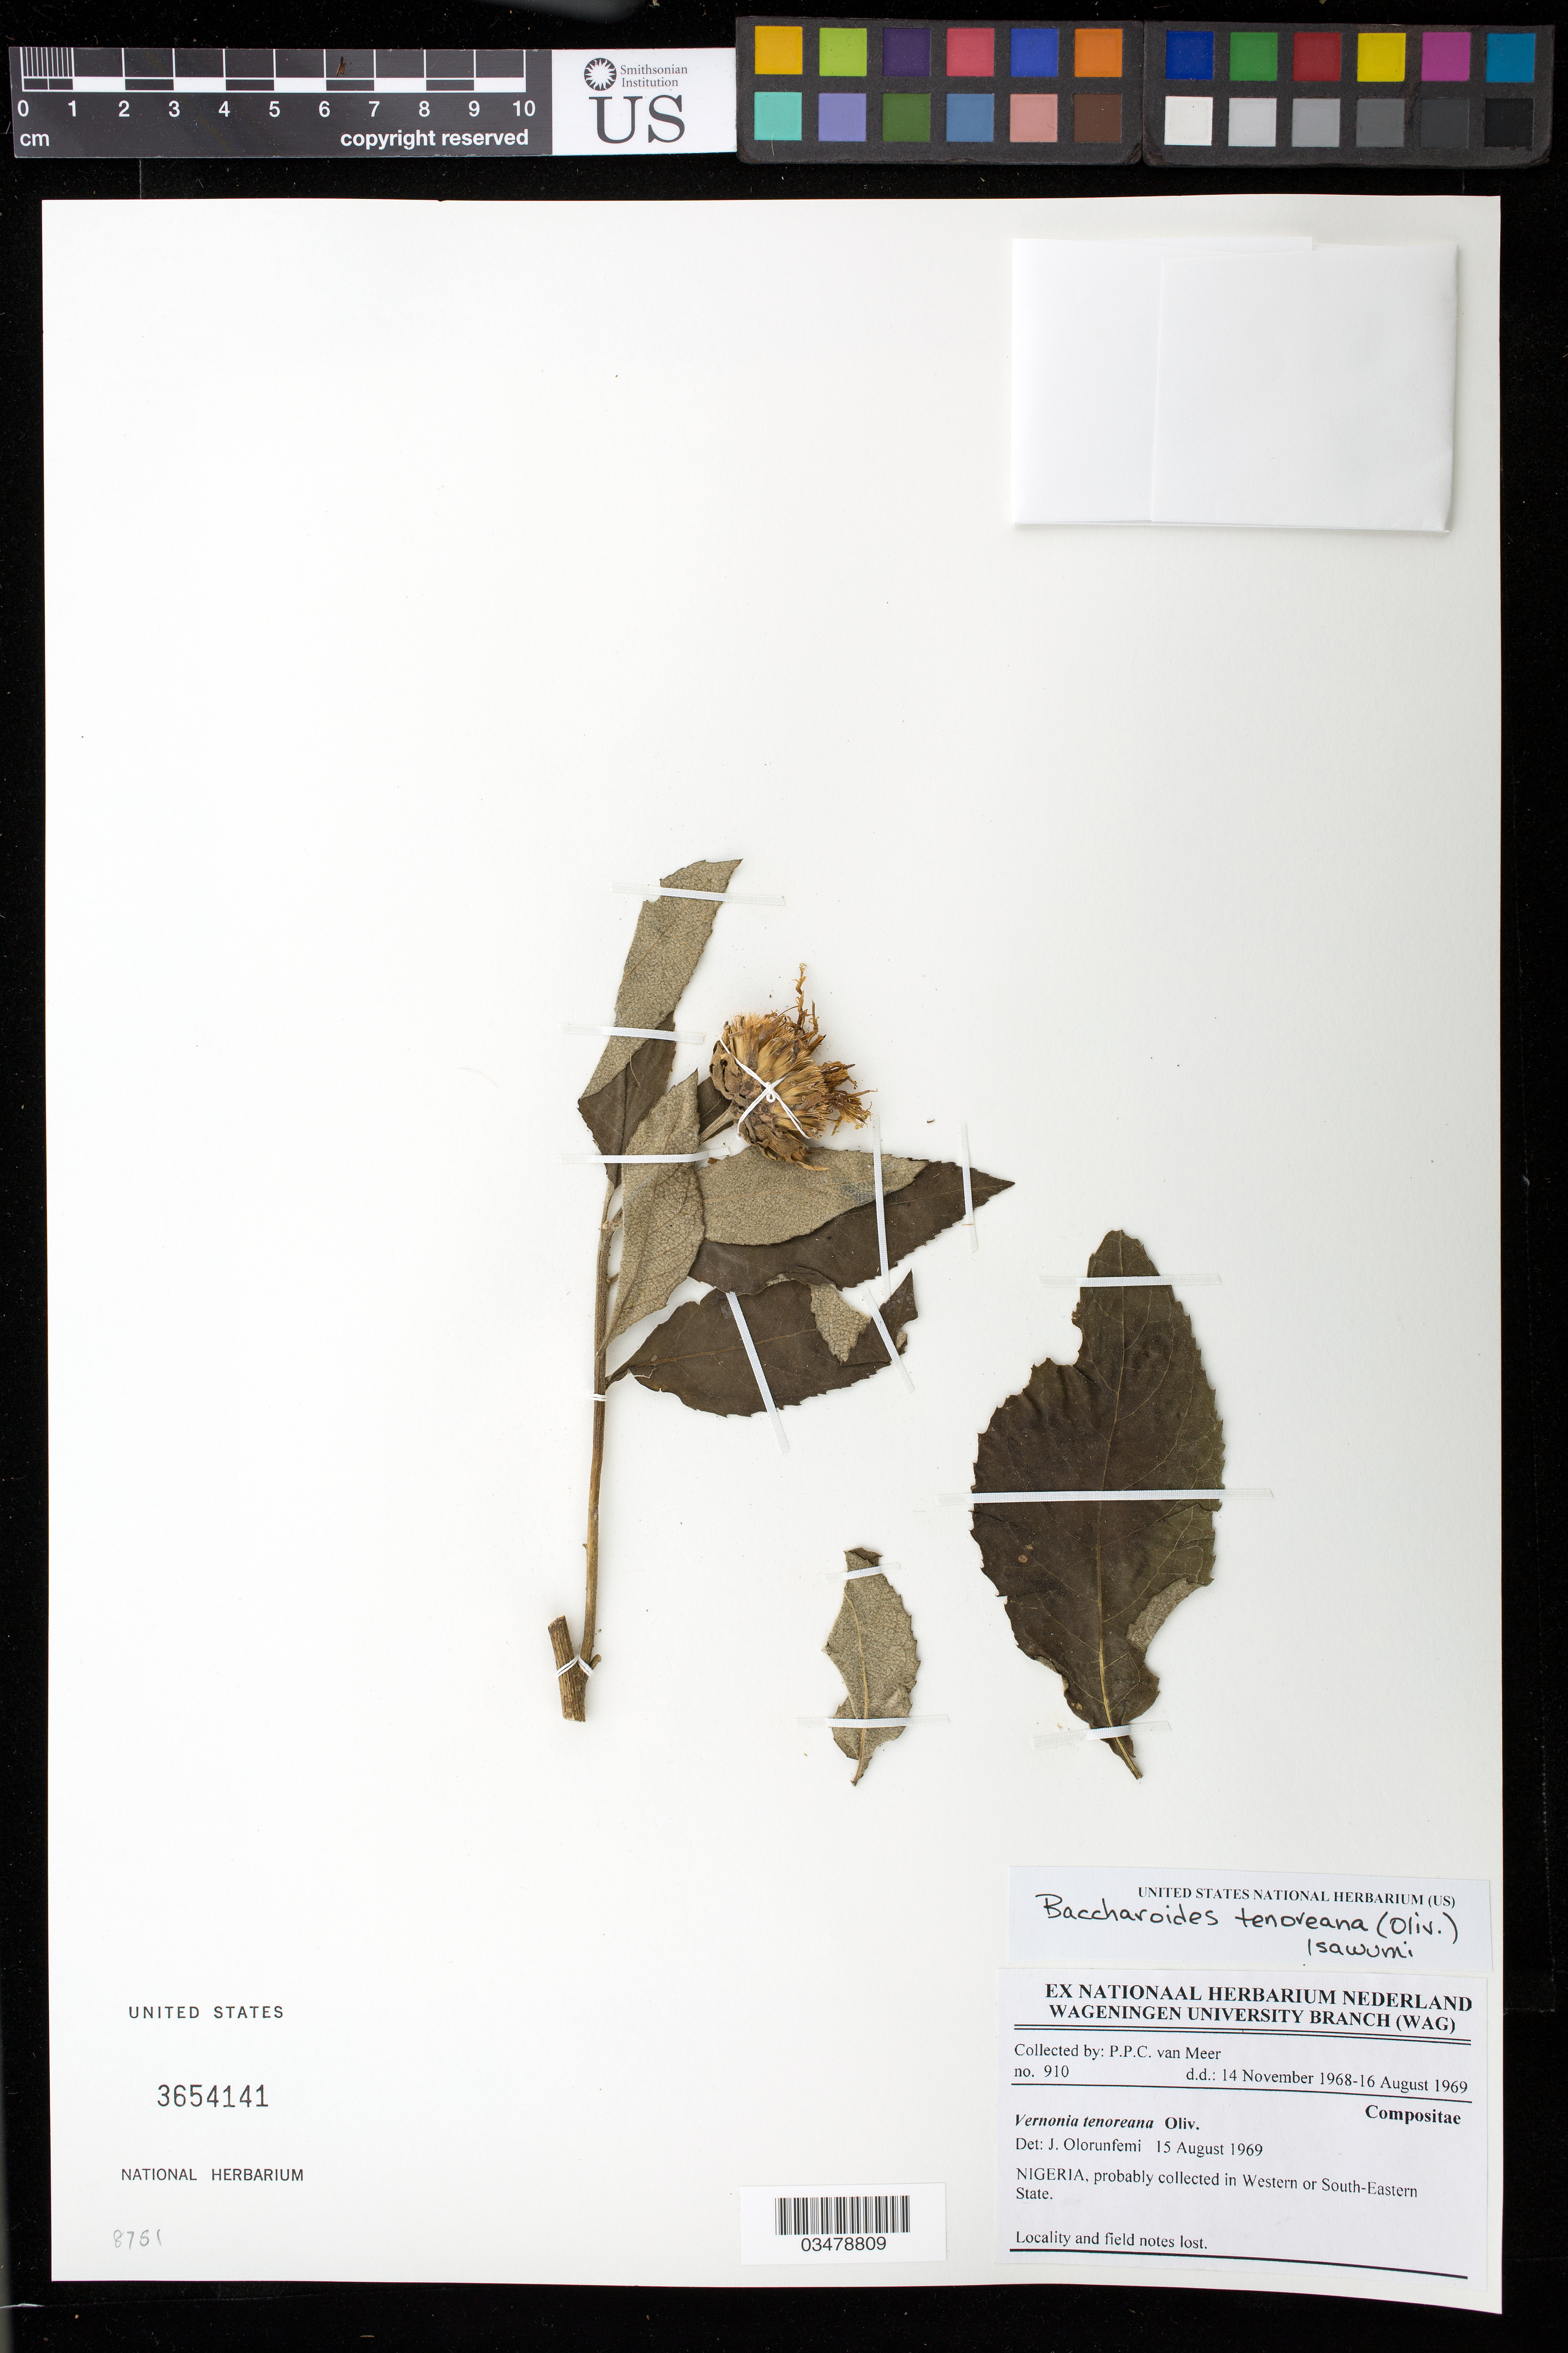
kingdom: Plantae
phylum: Tracheophyta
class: Magnoliopsida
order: Asterales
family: Asteraceae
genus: Baccharoides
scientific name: Baccharoides tenoreana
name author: (Oliv.) Isawumi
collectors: P. Van Meer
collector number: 910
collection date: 1968-11-14/1969-08-16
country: Nigeria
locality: Probably collected in Western or South-Eastern State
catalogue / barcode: US 3654141